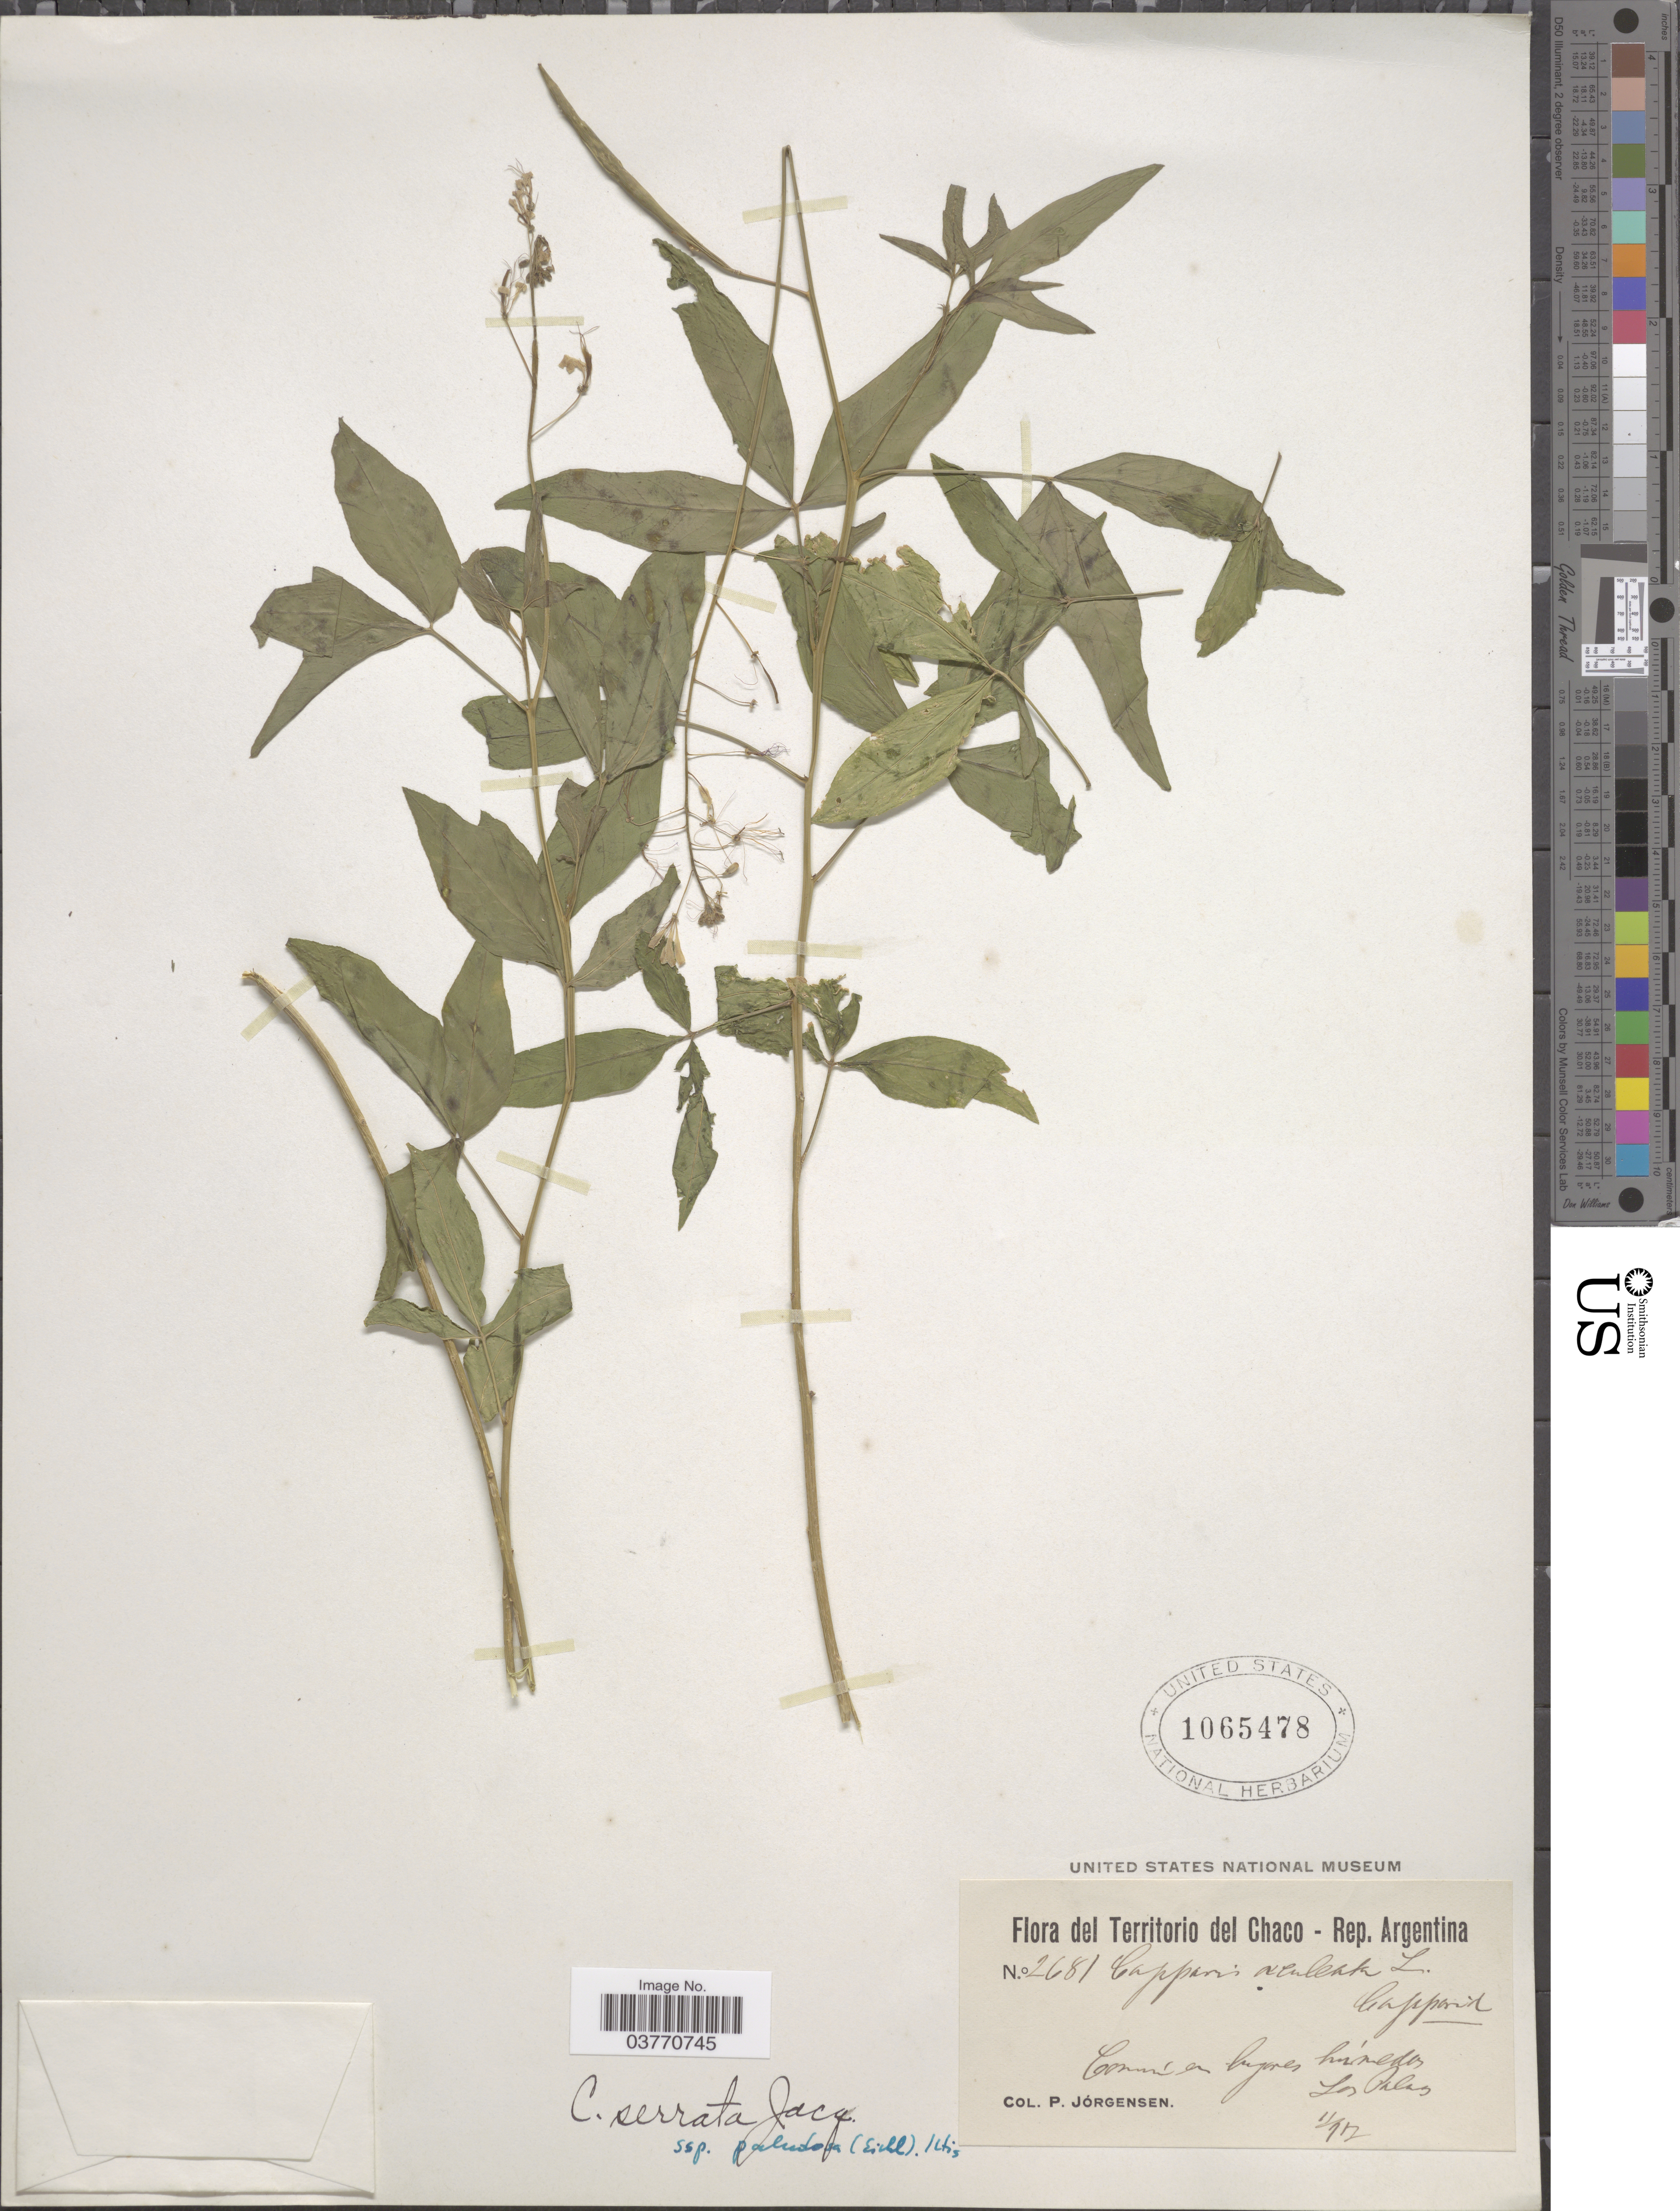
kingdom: Plantae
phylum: Tracheophyta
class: Magnoliopsida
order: Brassicales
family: Cleomaceae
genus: Cleoserrata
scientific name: Cleoserrata paludosa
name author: (Willd. ex Eichler) Iltis ex Soares Neto & Roalson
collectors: P. Jörgensen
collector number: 2681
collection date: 1917-11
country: Argentina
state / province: Chaco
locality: Territorio del Chaco - Rep. Argentina. Las Palmas.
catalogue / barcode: US 1065478